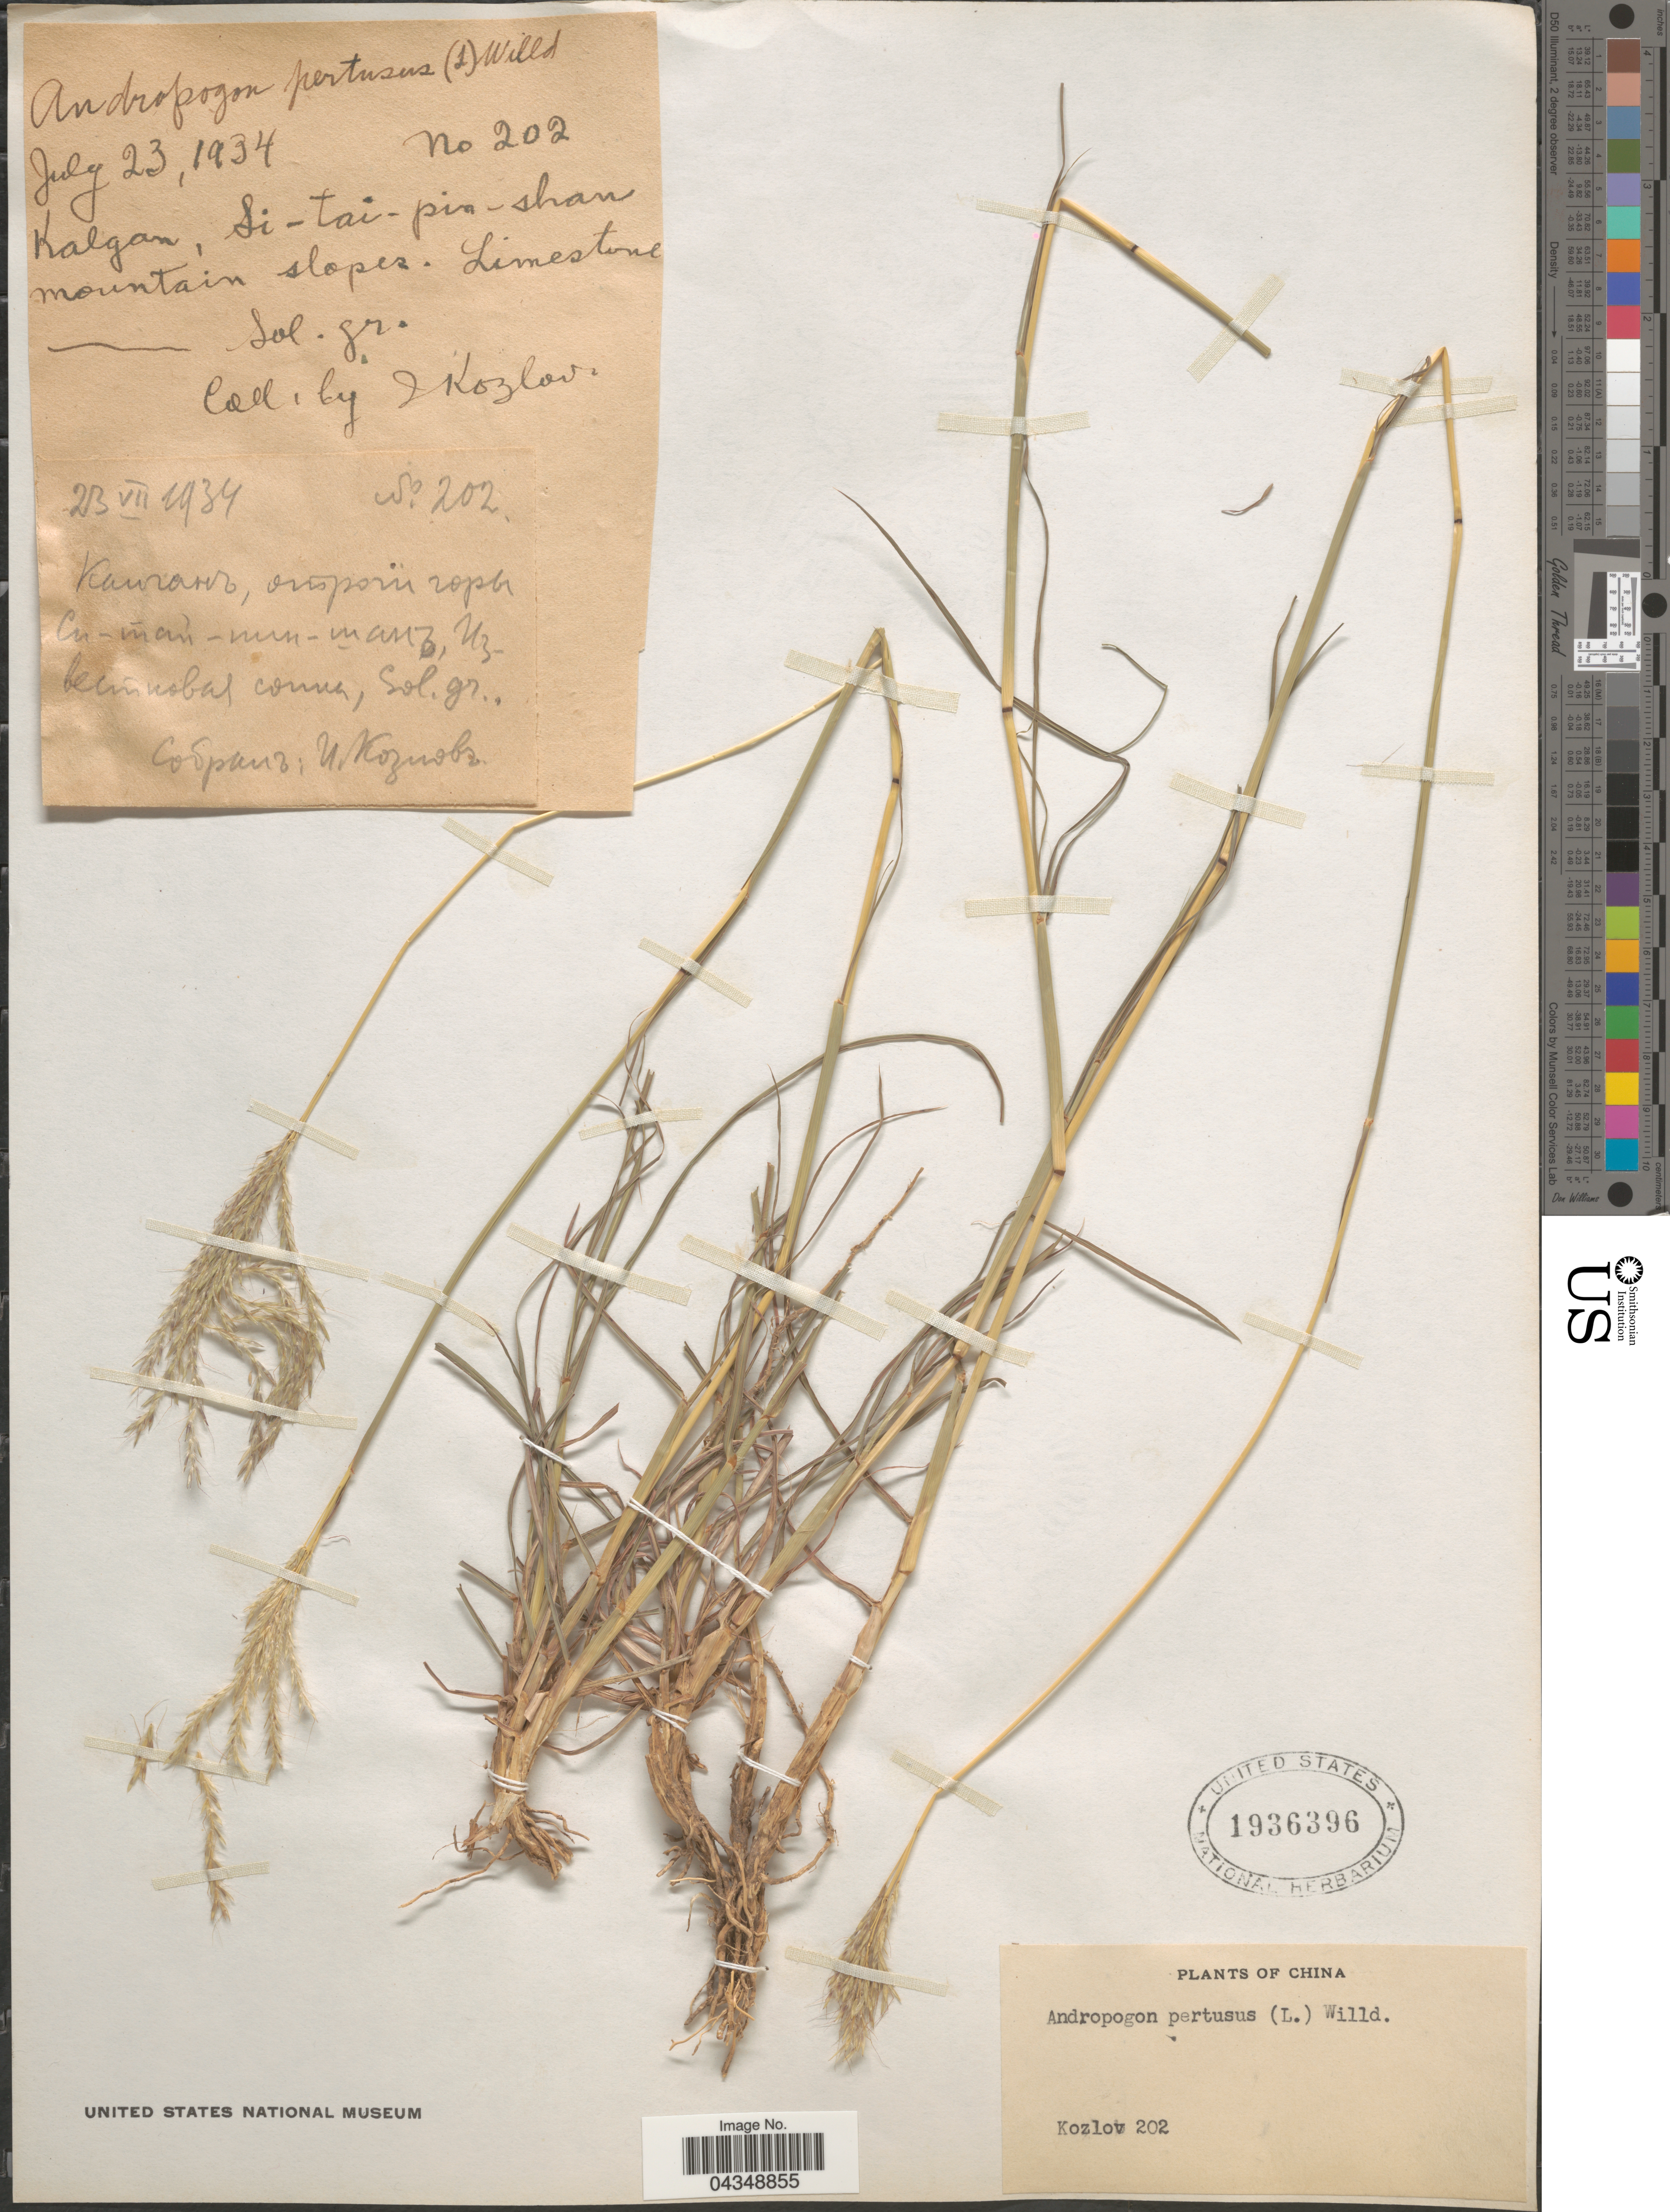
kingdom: Plantae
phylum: Tracheophyta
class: Liliopsida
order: Poales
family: Poaceae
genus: Bothriochloa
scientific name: Bothriochloa pertusa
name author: (L.) A. Camus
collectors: I. Kozlov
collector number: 202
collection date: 1934-07-23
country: China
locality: Kalgan, Si-tai-pin-shan mountain slopes.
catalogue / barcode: US 1936396